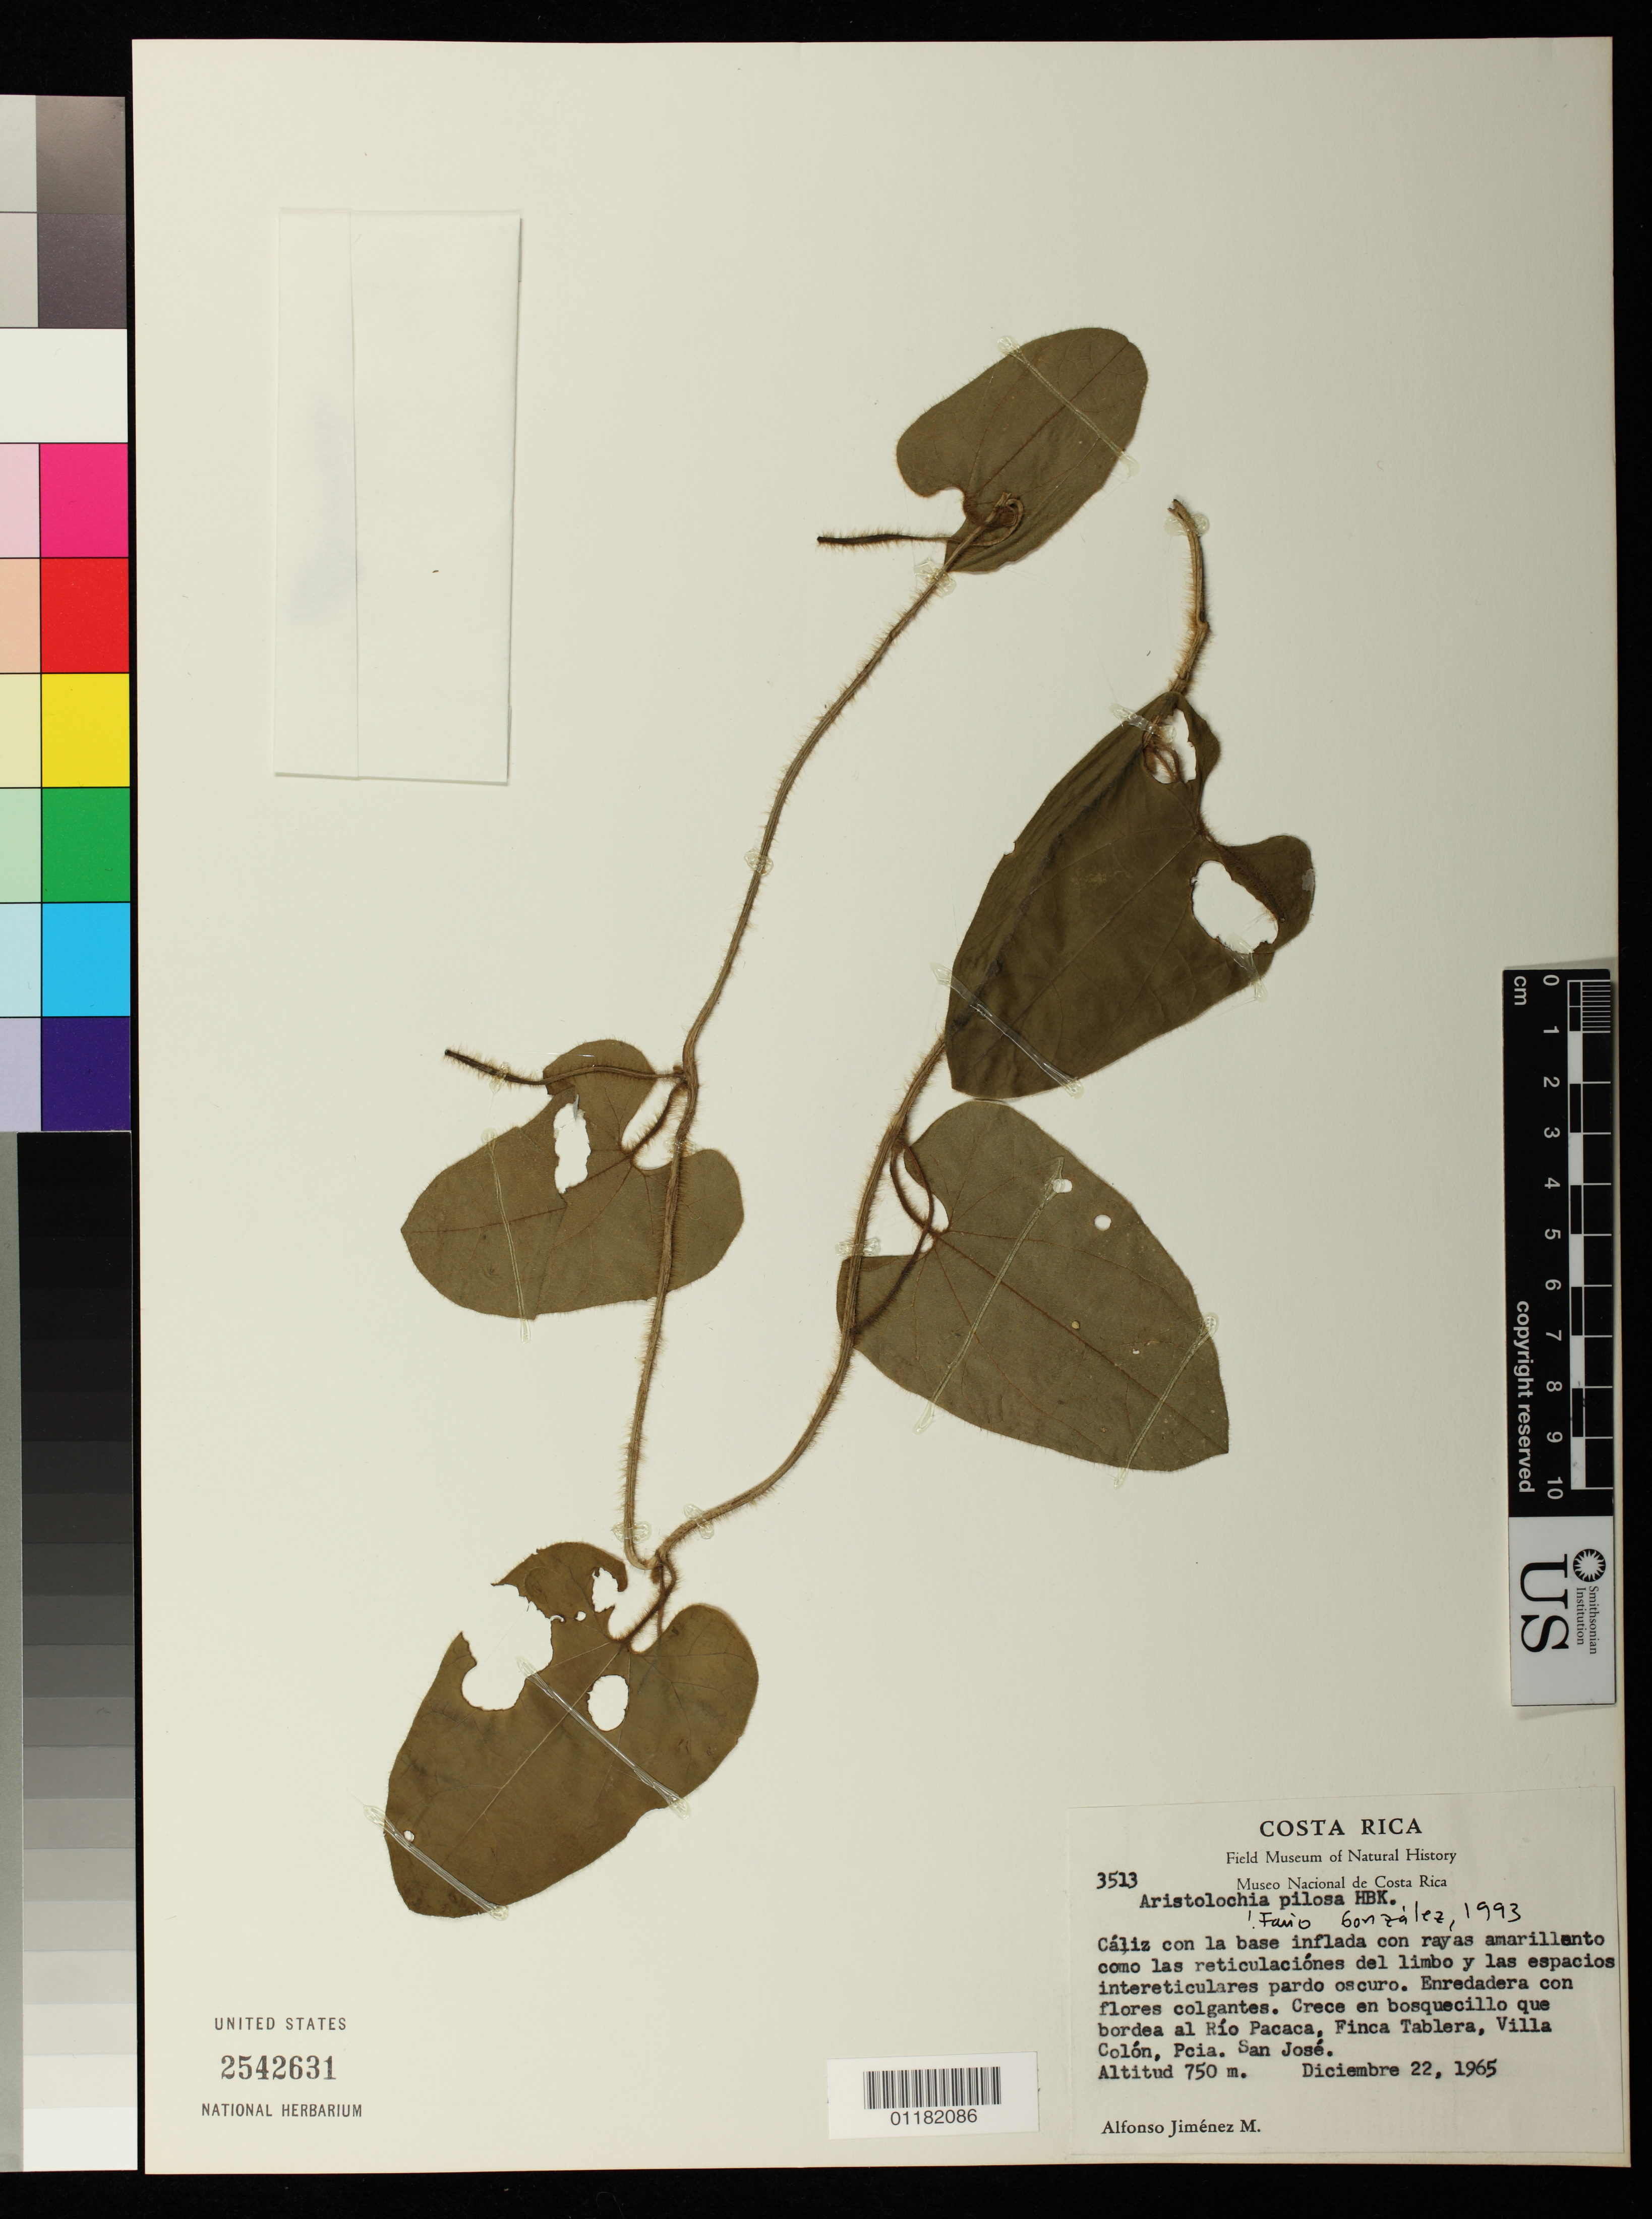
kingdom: Plantae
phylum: Tracheophyta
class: Magnoliopsida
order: Piperales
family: Aristolochiaceae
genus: Aristolochia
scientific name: Aristolochia pilosa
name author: Kunth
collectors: A. Jiménez M.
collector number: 3513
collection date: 1965-12-22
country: Costa Rica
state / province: San Jose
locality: bordea al Rio Pacaca, Finca Tablera, Villa Colon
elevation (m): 750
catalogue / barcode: US 2542631